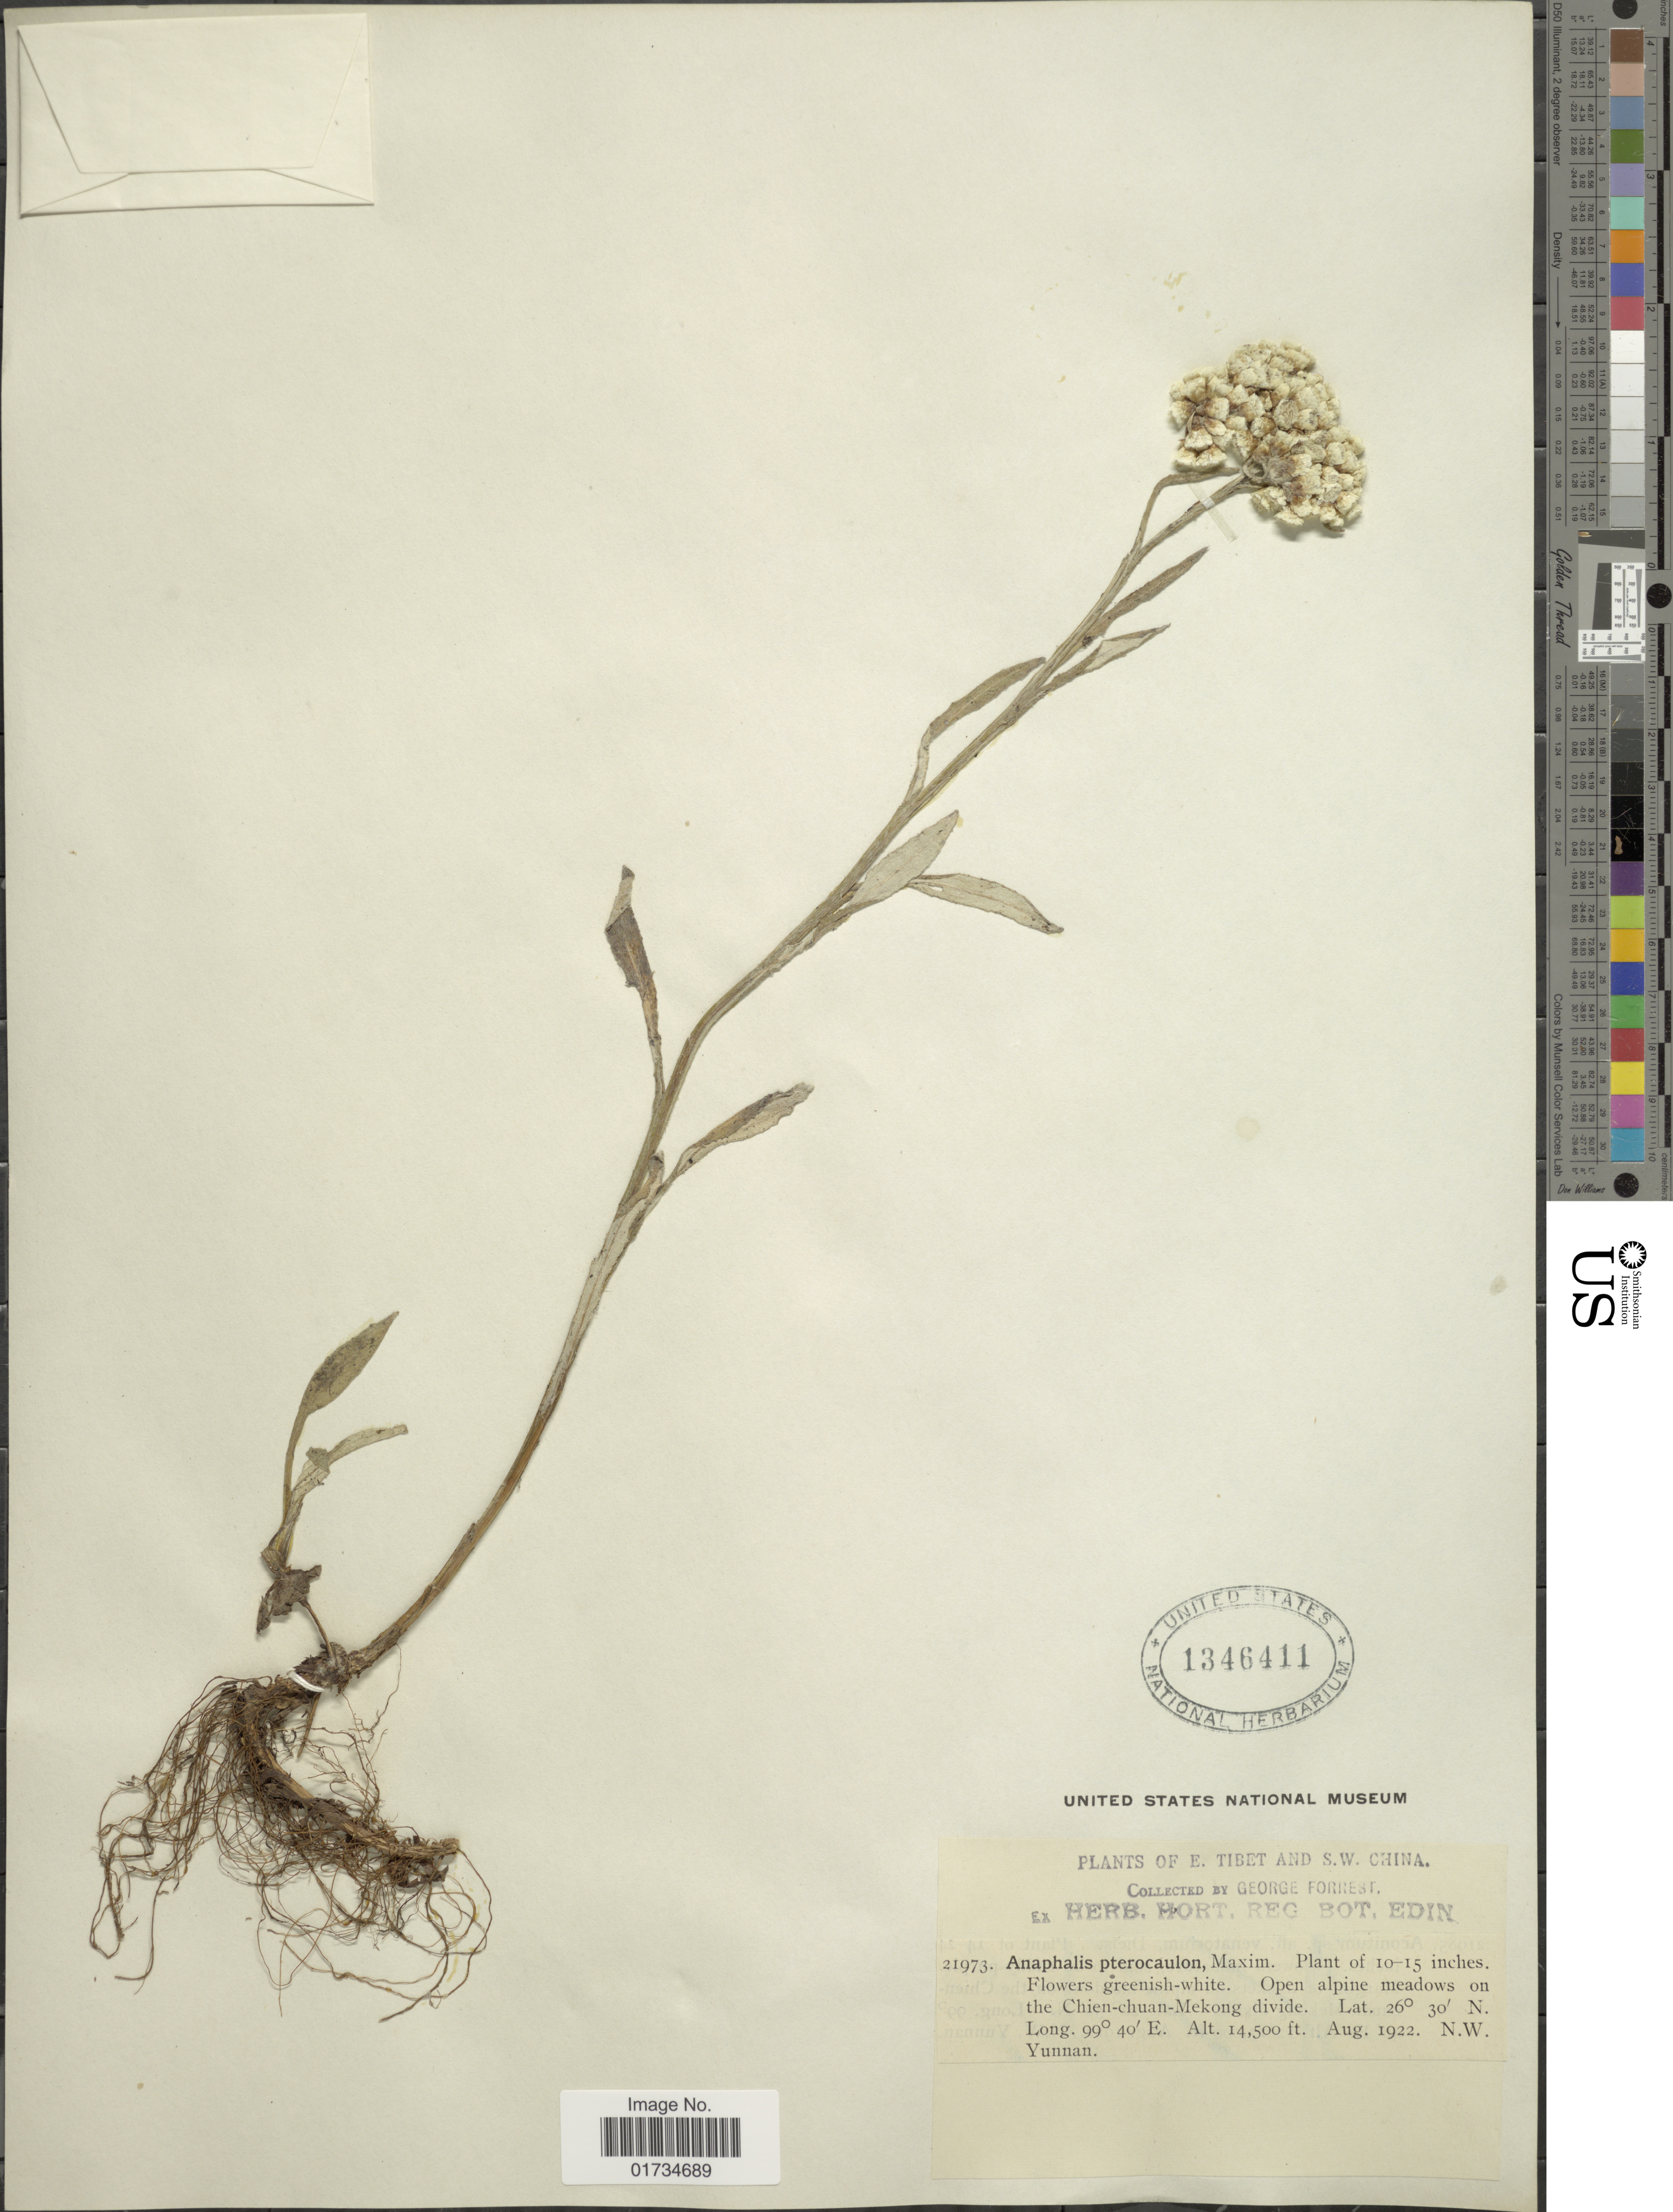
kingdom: Plantae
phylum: Tracheophyta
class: Magnoliopsida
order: Asterales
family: Asteraceae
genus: Anaphalis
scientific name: Anaphalis pterocaulon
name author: Maxim.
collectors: G. Forrest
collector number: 21973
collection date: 1922-08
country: China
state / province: Yunnan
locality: Open alpine meadows on the Chien-chuan-Mekong divide. N. W. Yunnan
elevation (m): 4420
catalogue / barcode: US 1346411